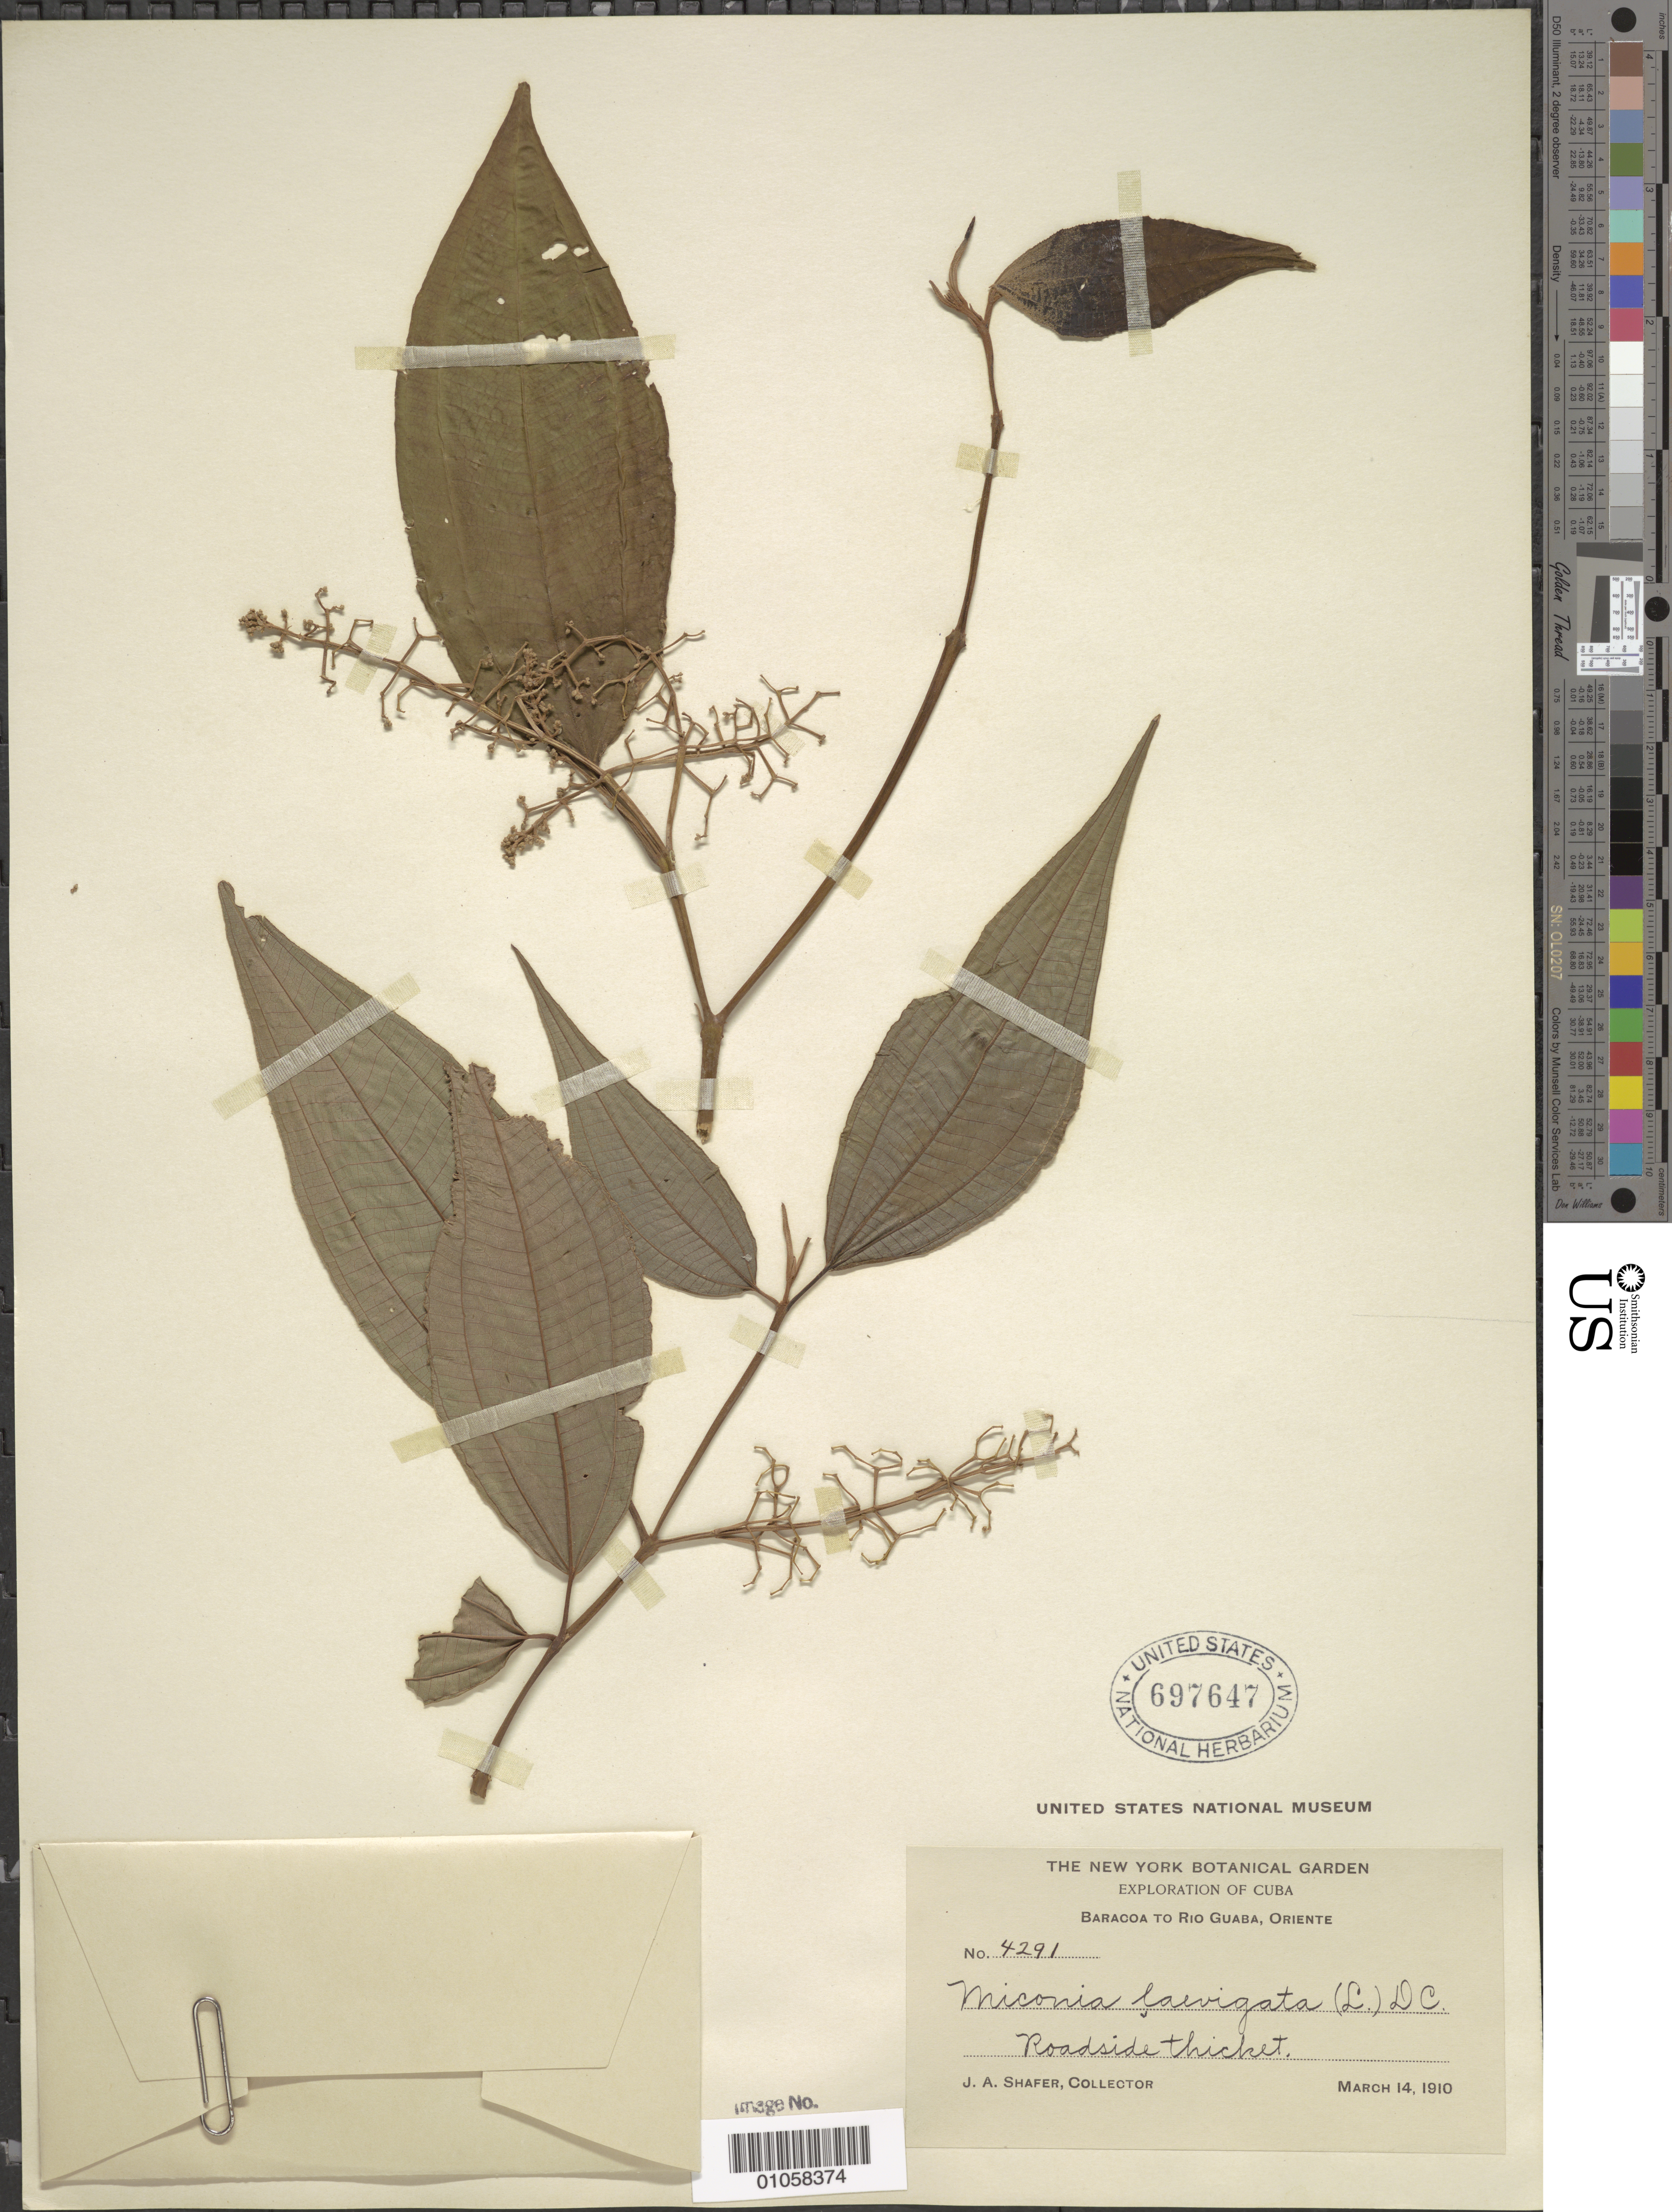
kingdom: Plantae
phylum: Tracheophyta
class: Magnoliopsida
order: Myrtales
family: Melastomataceae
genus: Miconia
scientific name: Miconia laevigata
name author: (L.) D. Don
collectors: J. A. Shafer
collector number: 4291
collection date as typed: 14 Mar 1910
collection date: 1910-03-14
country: Cuba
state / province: Guantanamo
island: Cuba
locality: Baracoa to Río Guaba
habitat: Roadside thicket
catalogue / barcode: US 697647